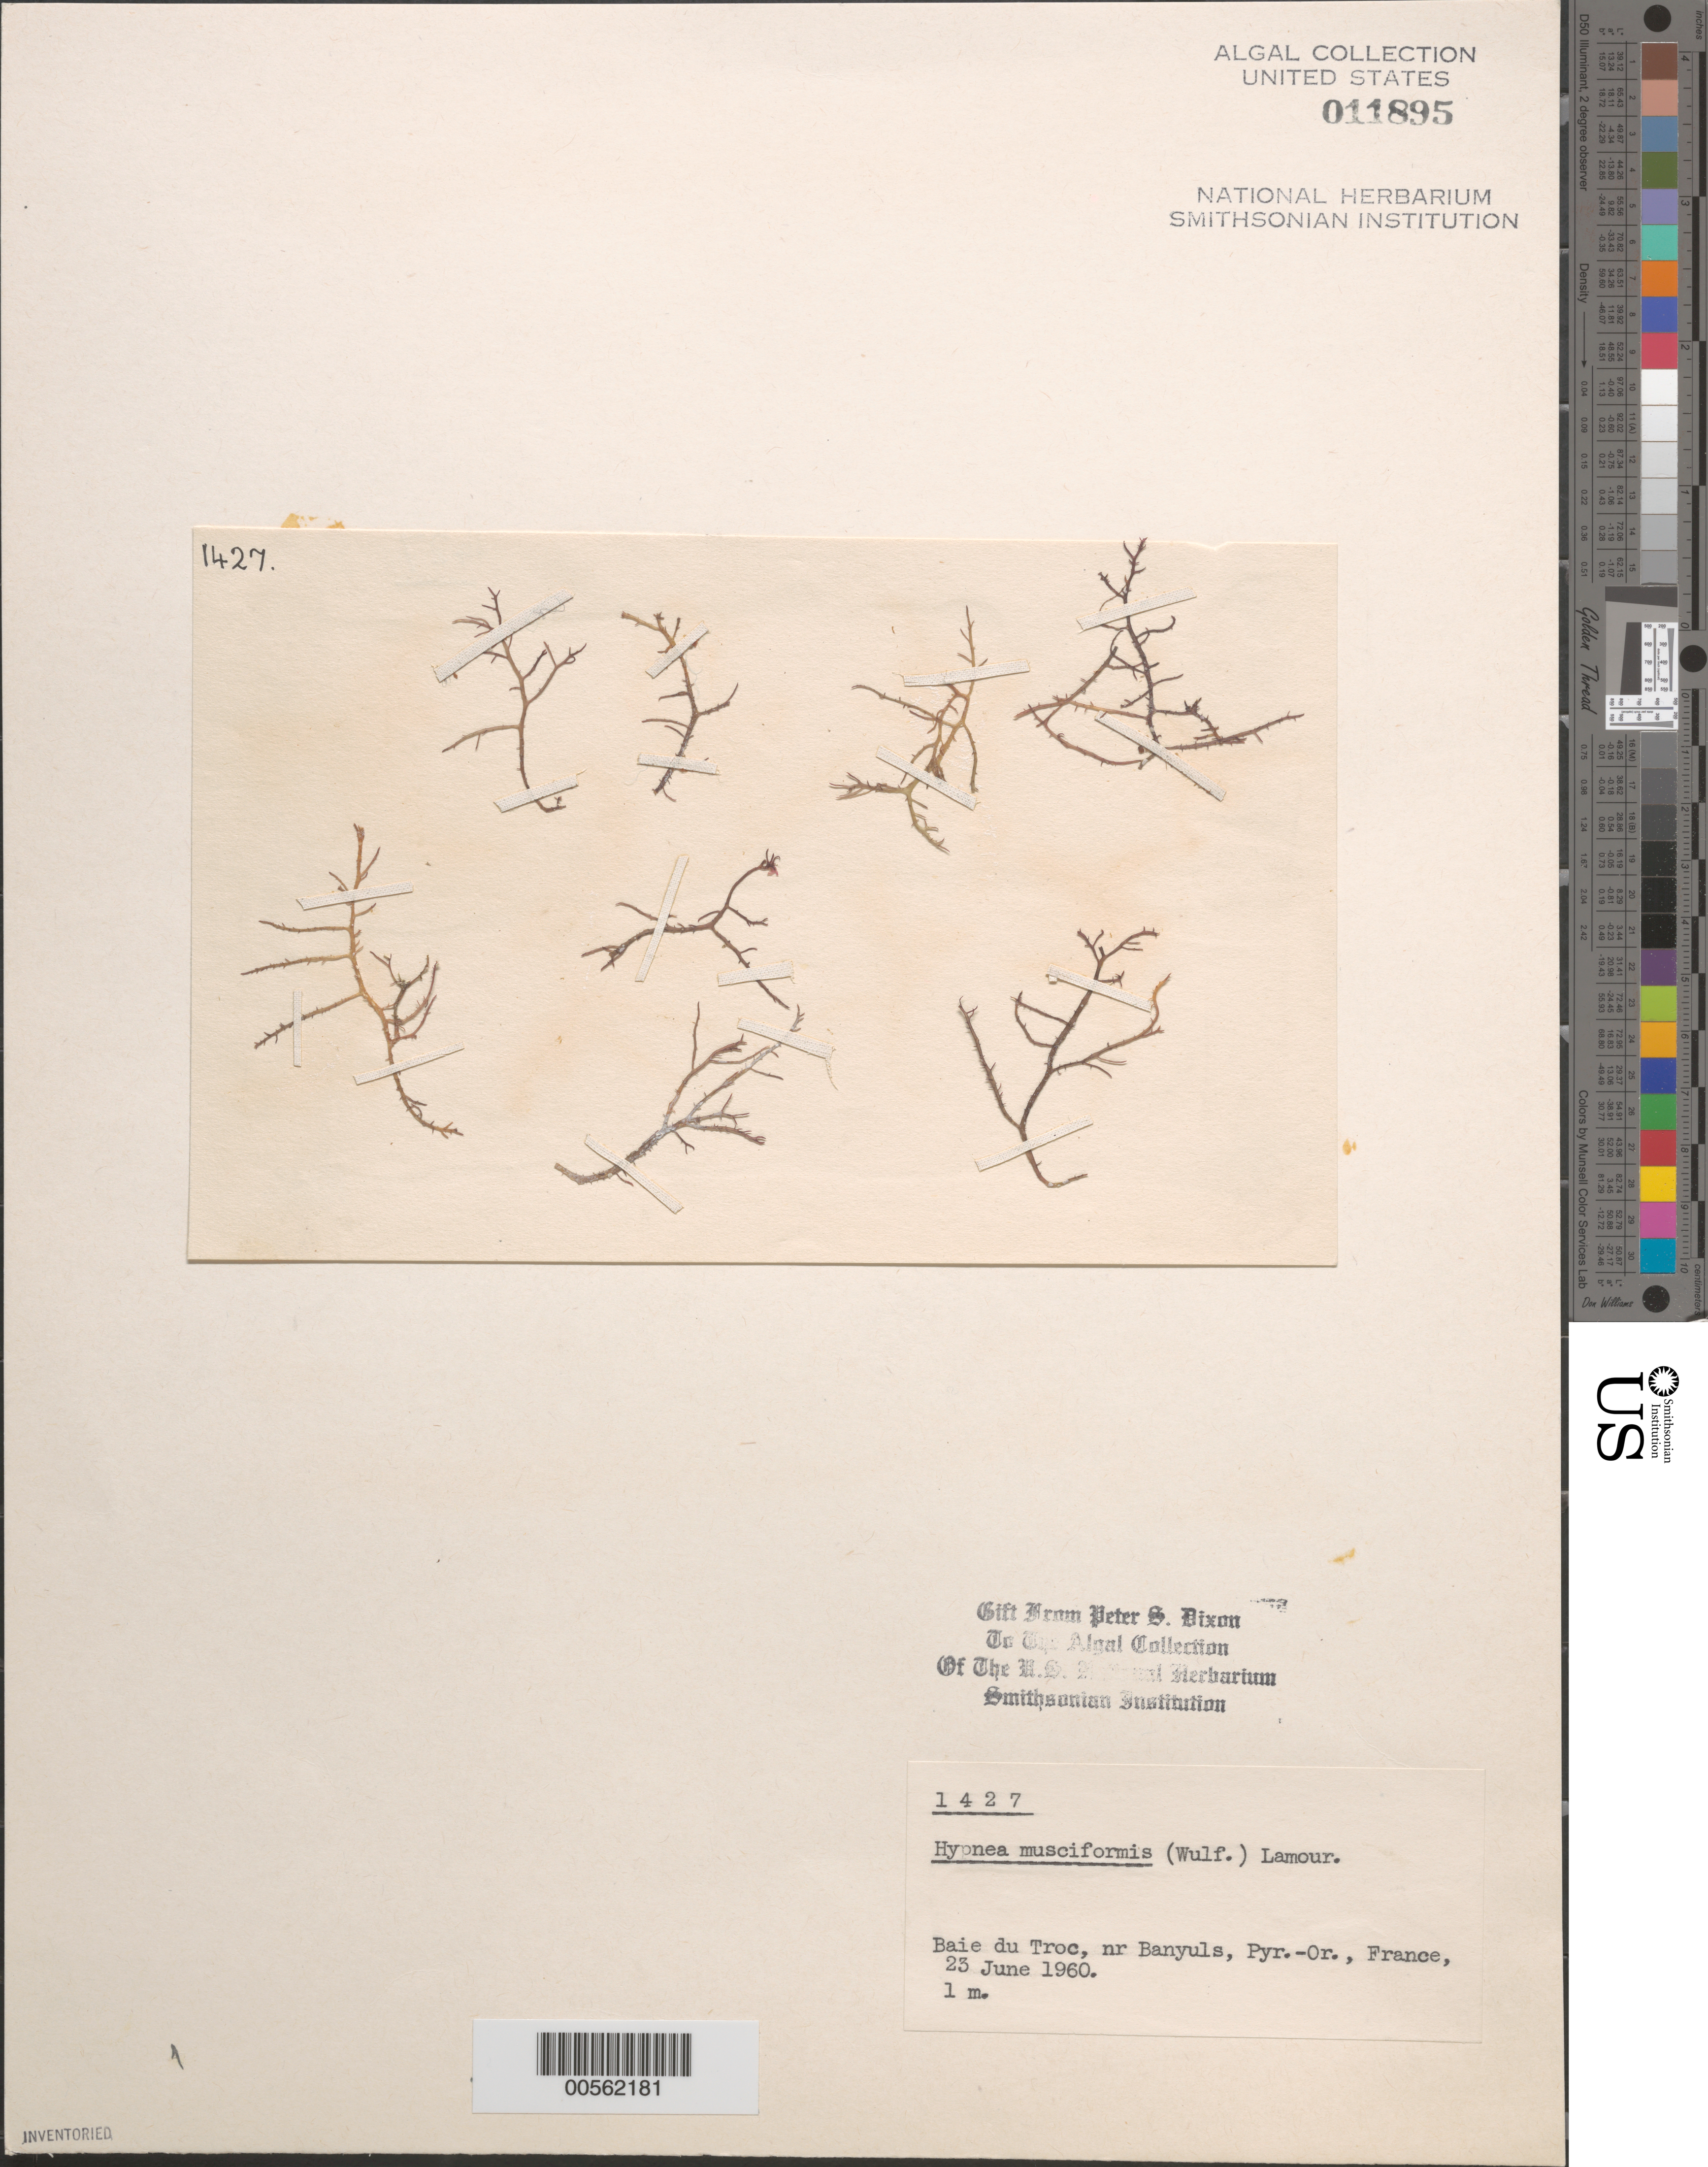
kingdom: Plantae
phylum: Rhodophyta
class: Florideophyceae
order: Gigartinales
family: Cystocloniaceae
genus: Hypnea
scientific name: Hypnea musciformis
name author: (Wulfen) J.V.Lamouroux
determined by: Dixon, P. S.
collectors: P. S. Dixon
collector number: PSD 1427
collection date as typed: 23 Jun 1960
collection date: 1960-06-23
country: France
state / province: Occitanie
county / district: Pyrénées-Orientales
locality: Baie du Troc, near Banyuls-sur-Mer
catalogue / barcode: US 11895